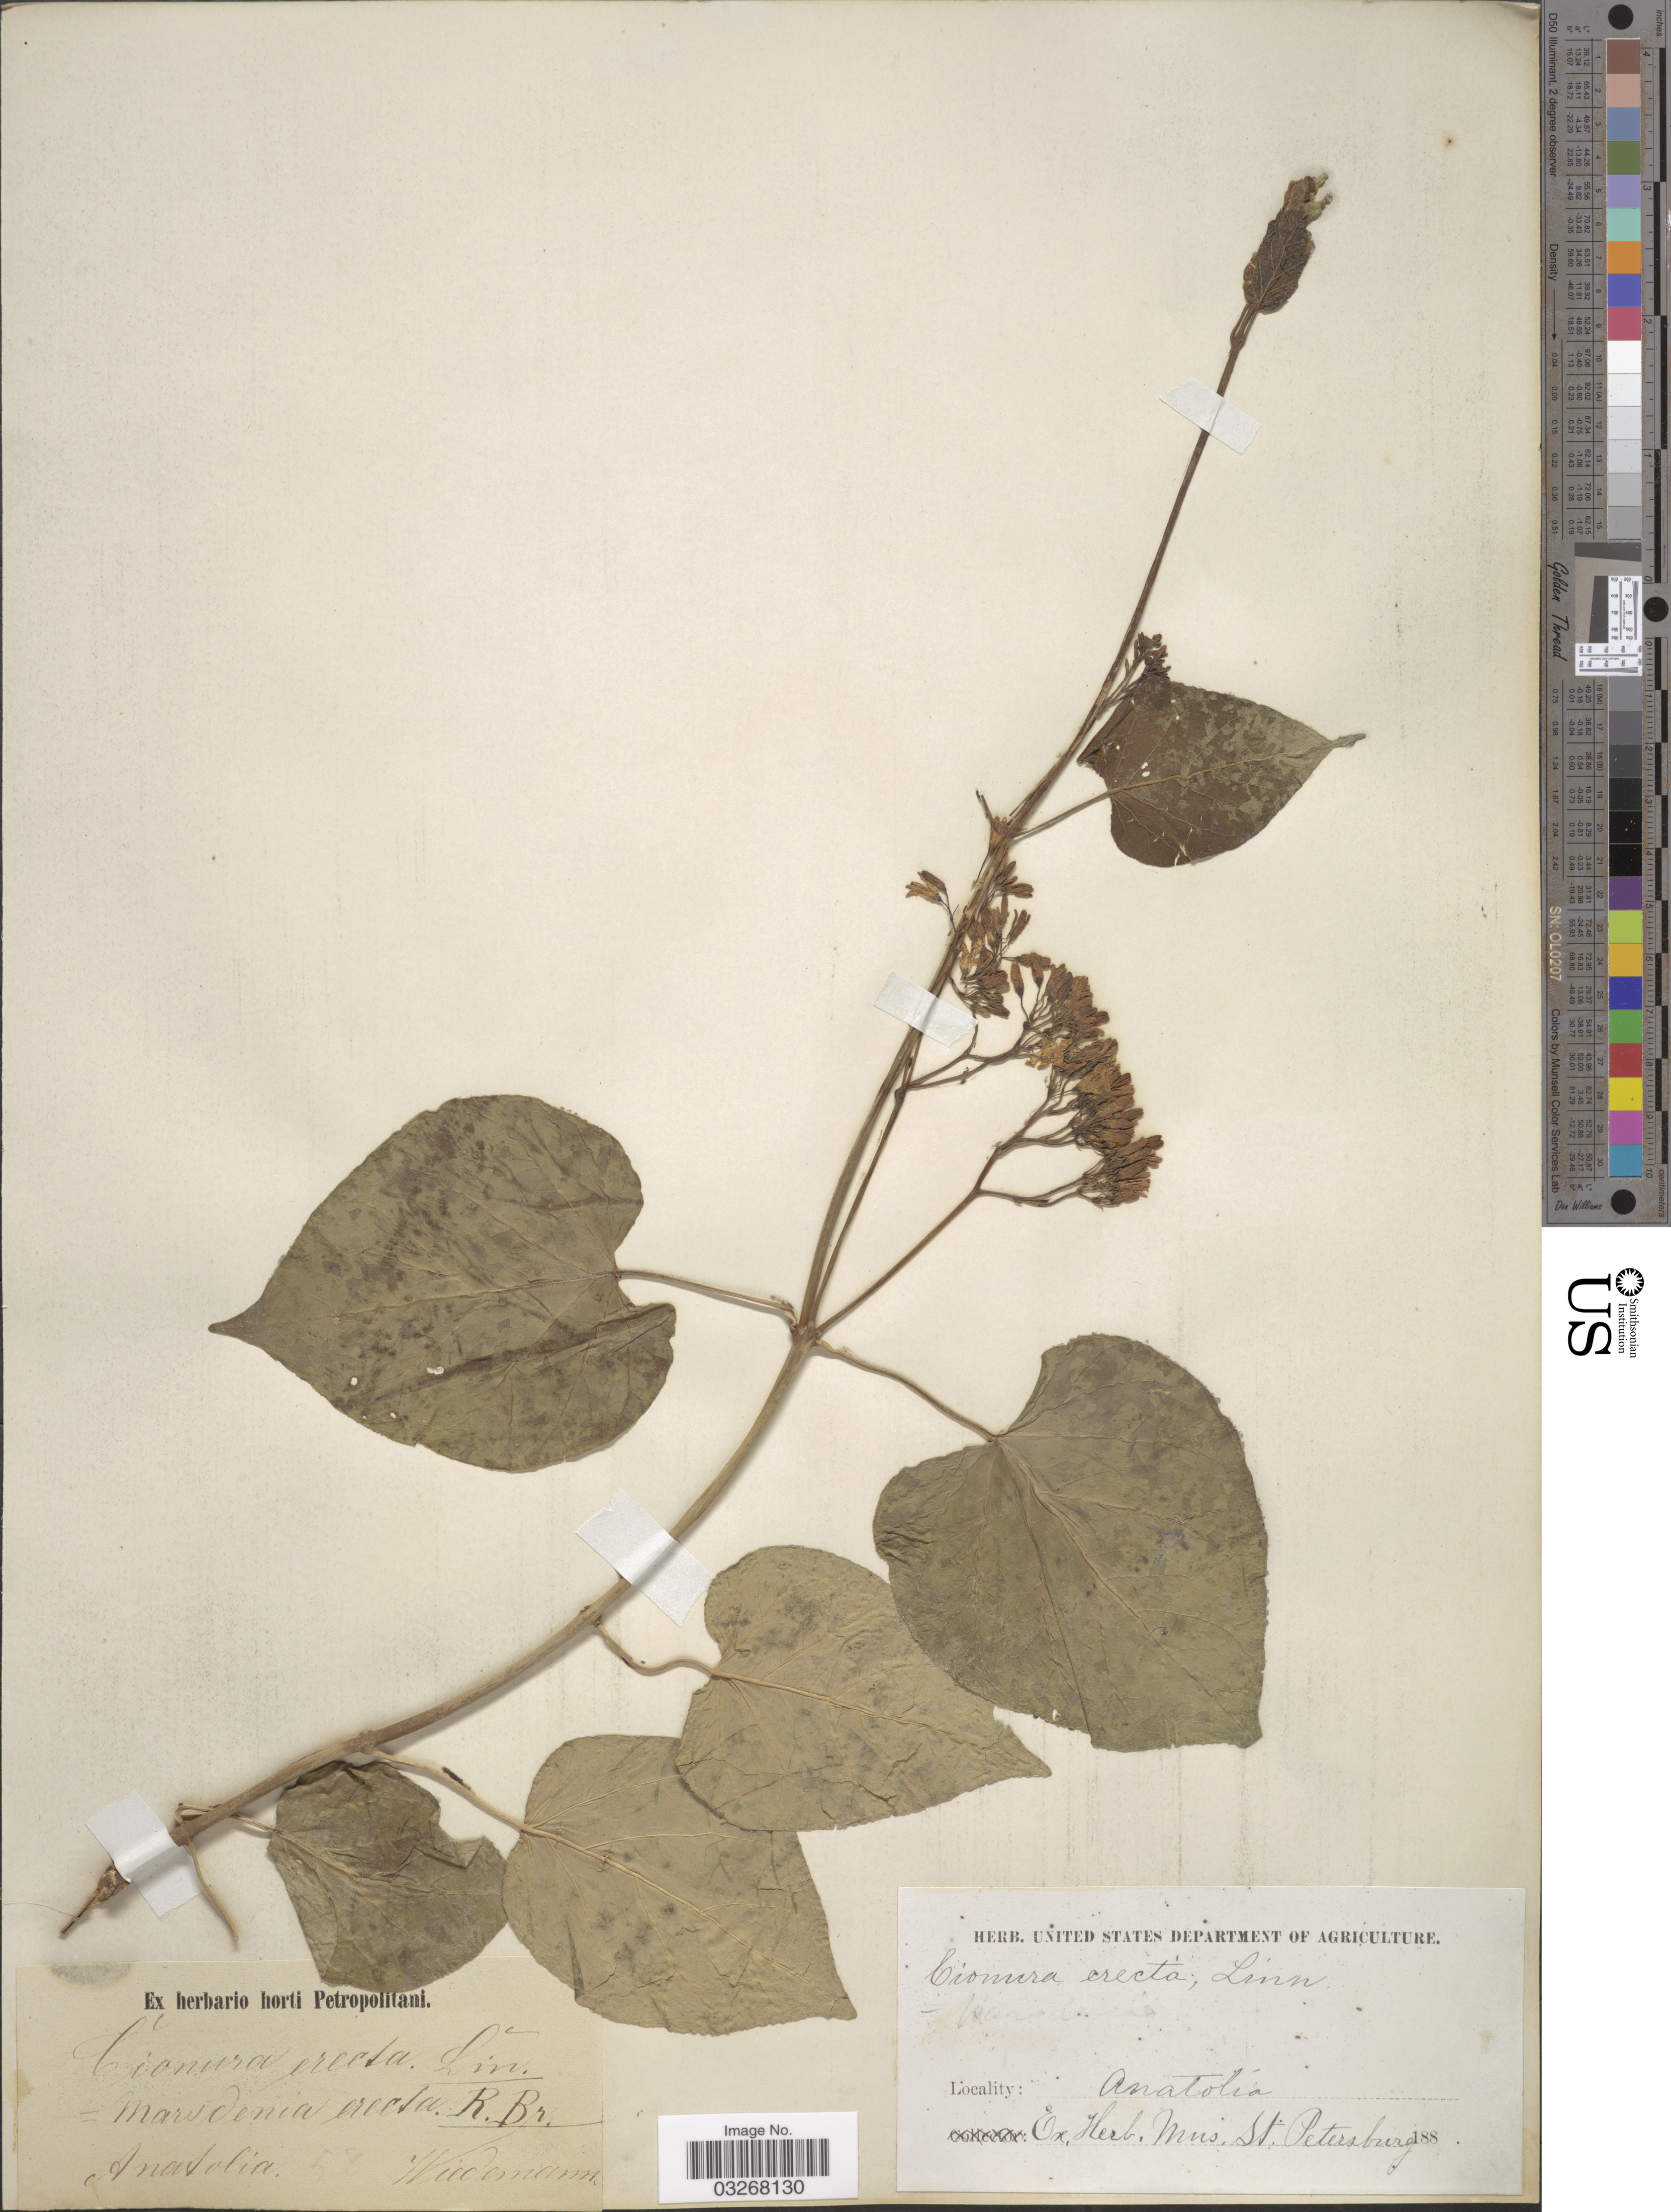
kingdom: Plantae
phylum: Tracheophyta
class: Magnoliopsida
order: Gentianales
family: Apocynaceae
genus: Marsdenia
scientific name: Marsdenia erecta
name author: R. Br.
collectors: Wiedemann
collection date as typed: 188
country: Turkey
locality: Anatolia.